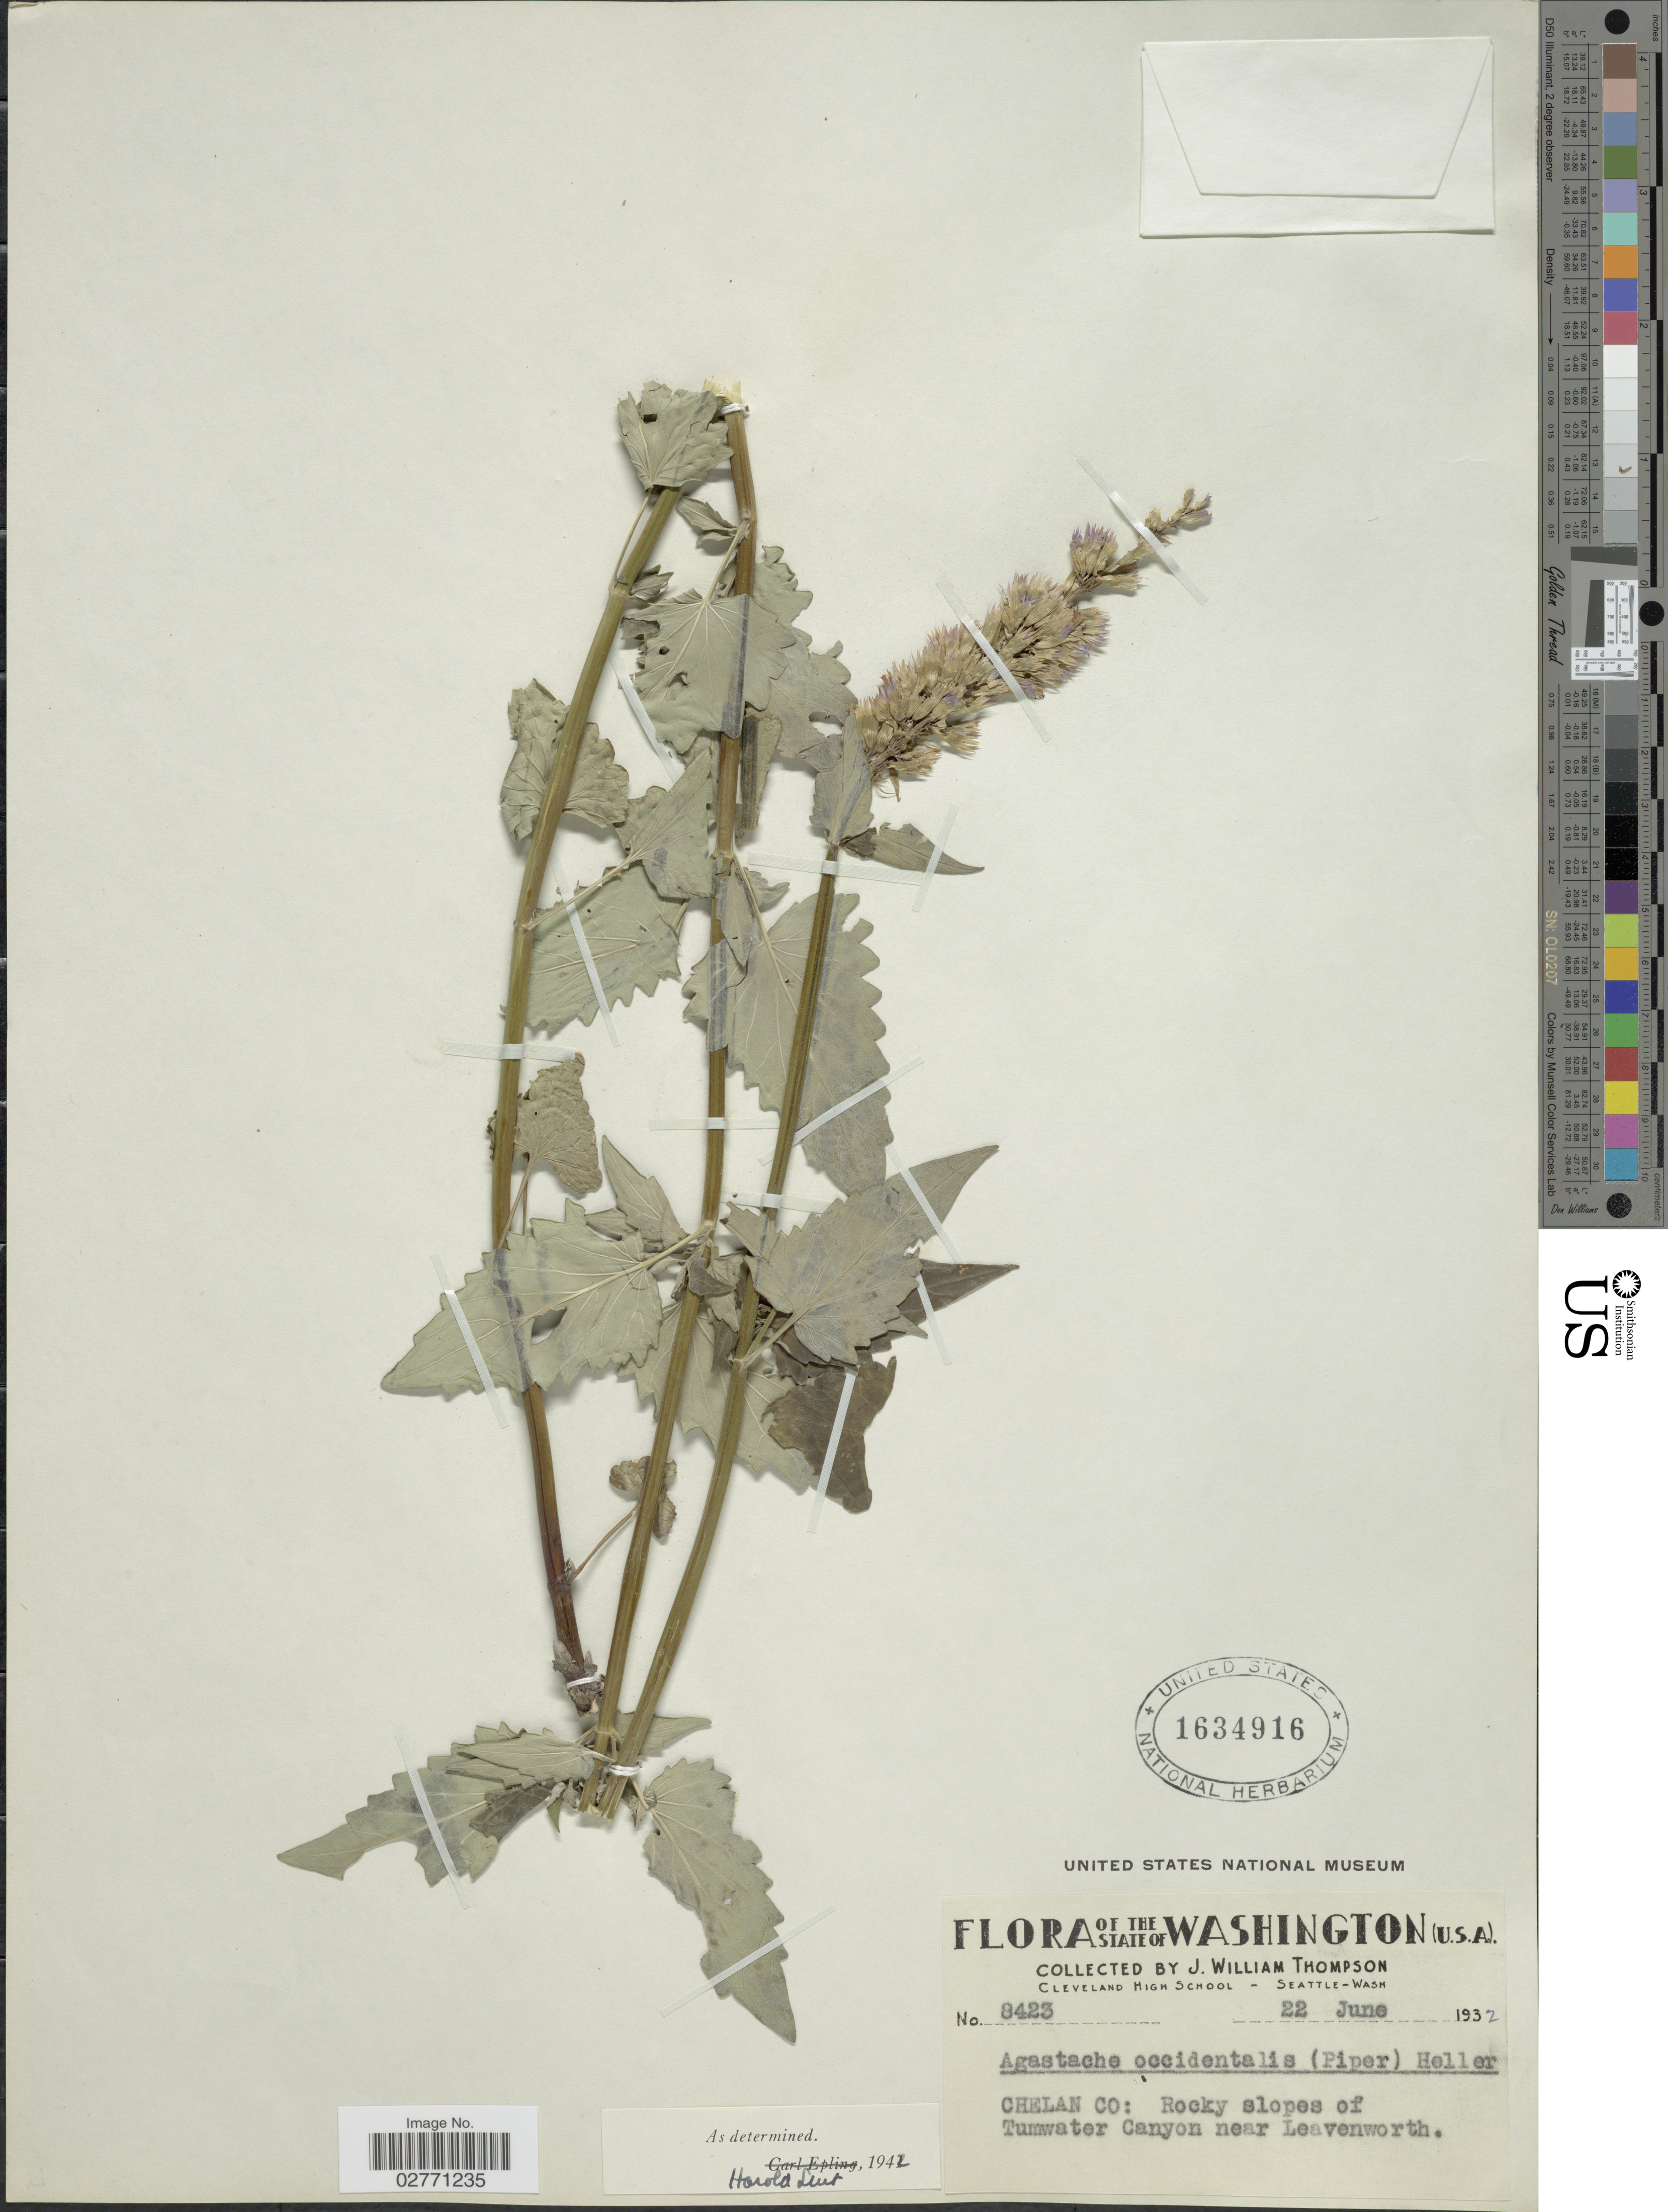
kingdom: Plantae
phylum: Tracheophyta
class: Magnoliopsida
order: Lamiales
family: Lamiaceae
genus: Agastache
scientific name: Agastache occidentalis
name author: (Piper) A. Heller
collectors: J. W. Thompson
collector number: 8423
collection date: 1932-06-22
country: United States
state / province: Washington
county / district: Chelan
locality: Chelan Co: Rocky slopes of Tumwater Canyon near Leavenworth.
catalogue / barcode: US 1634916